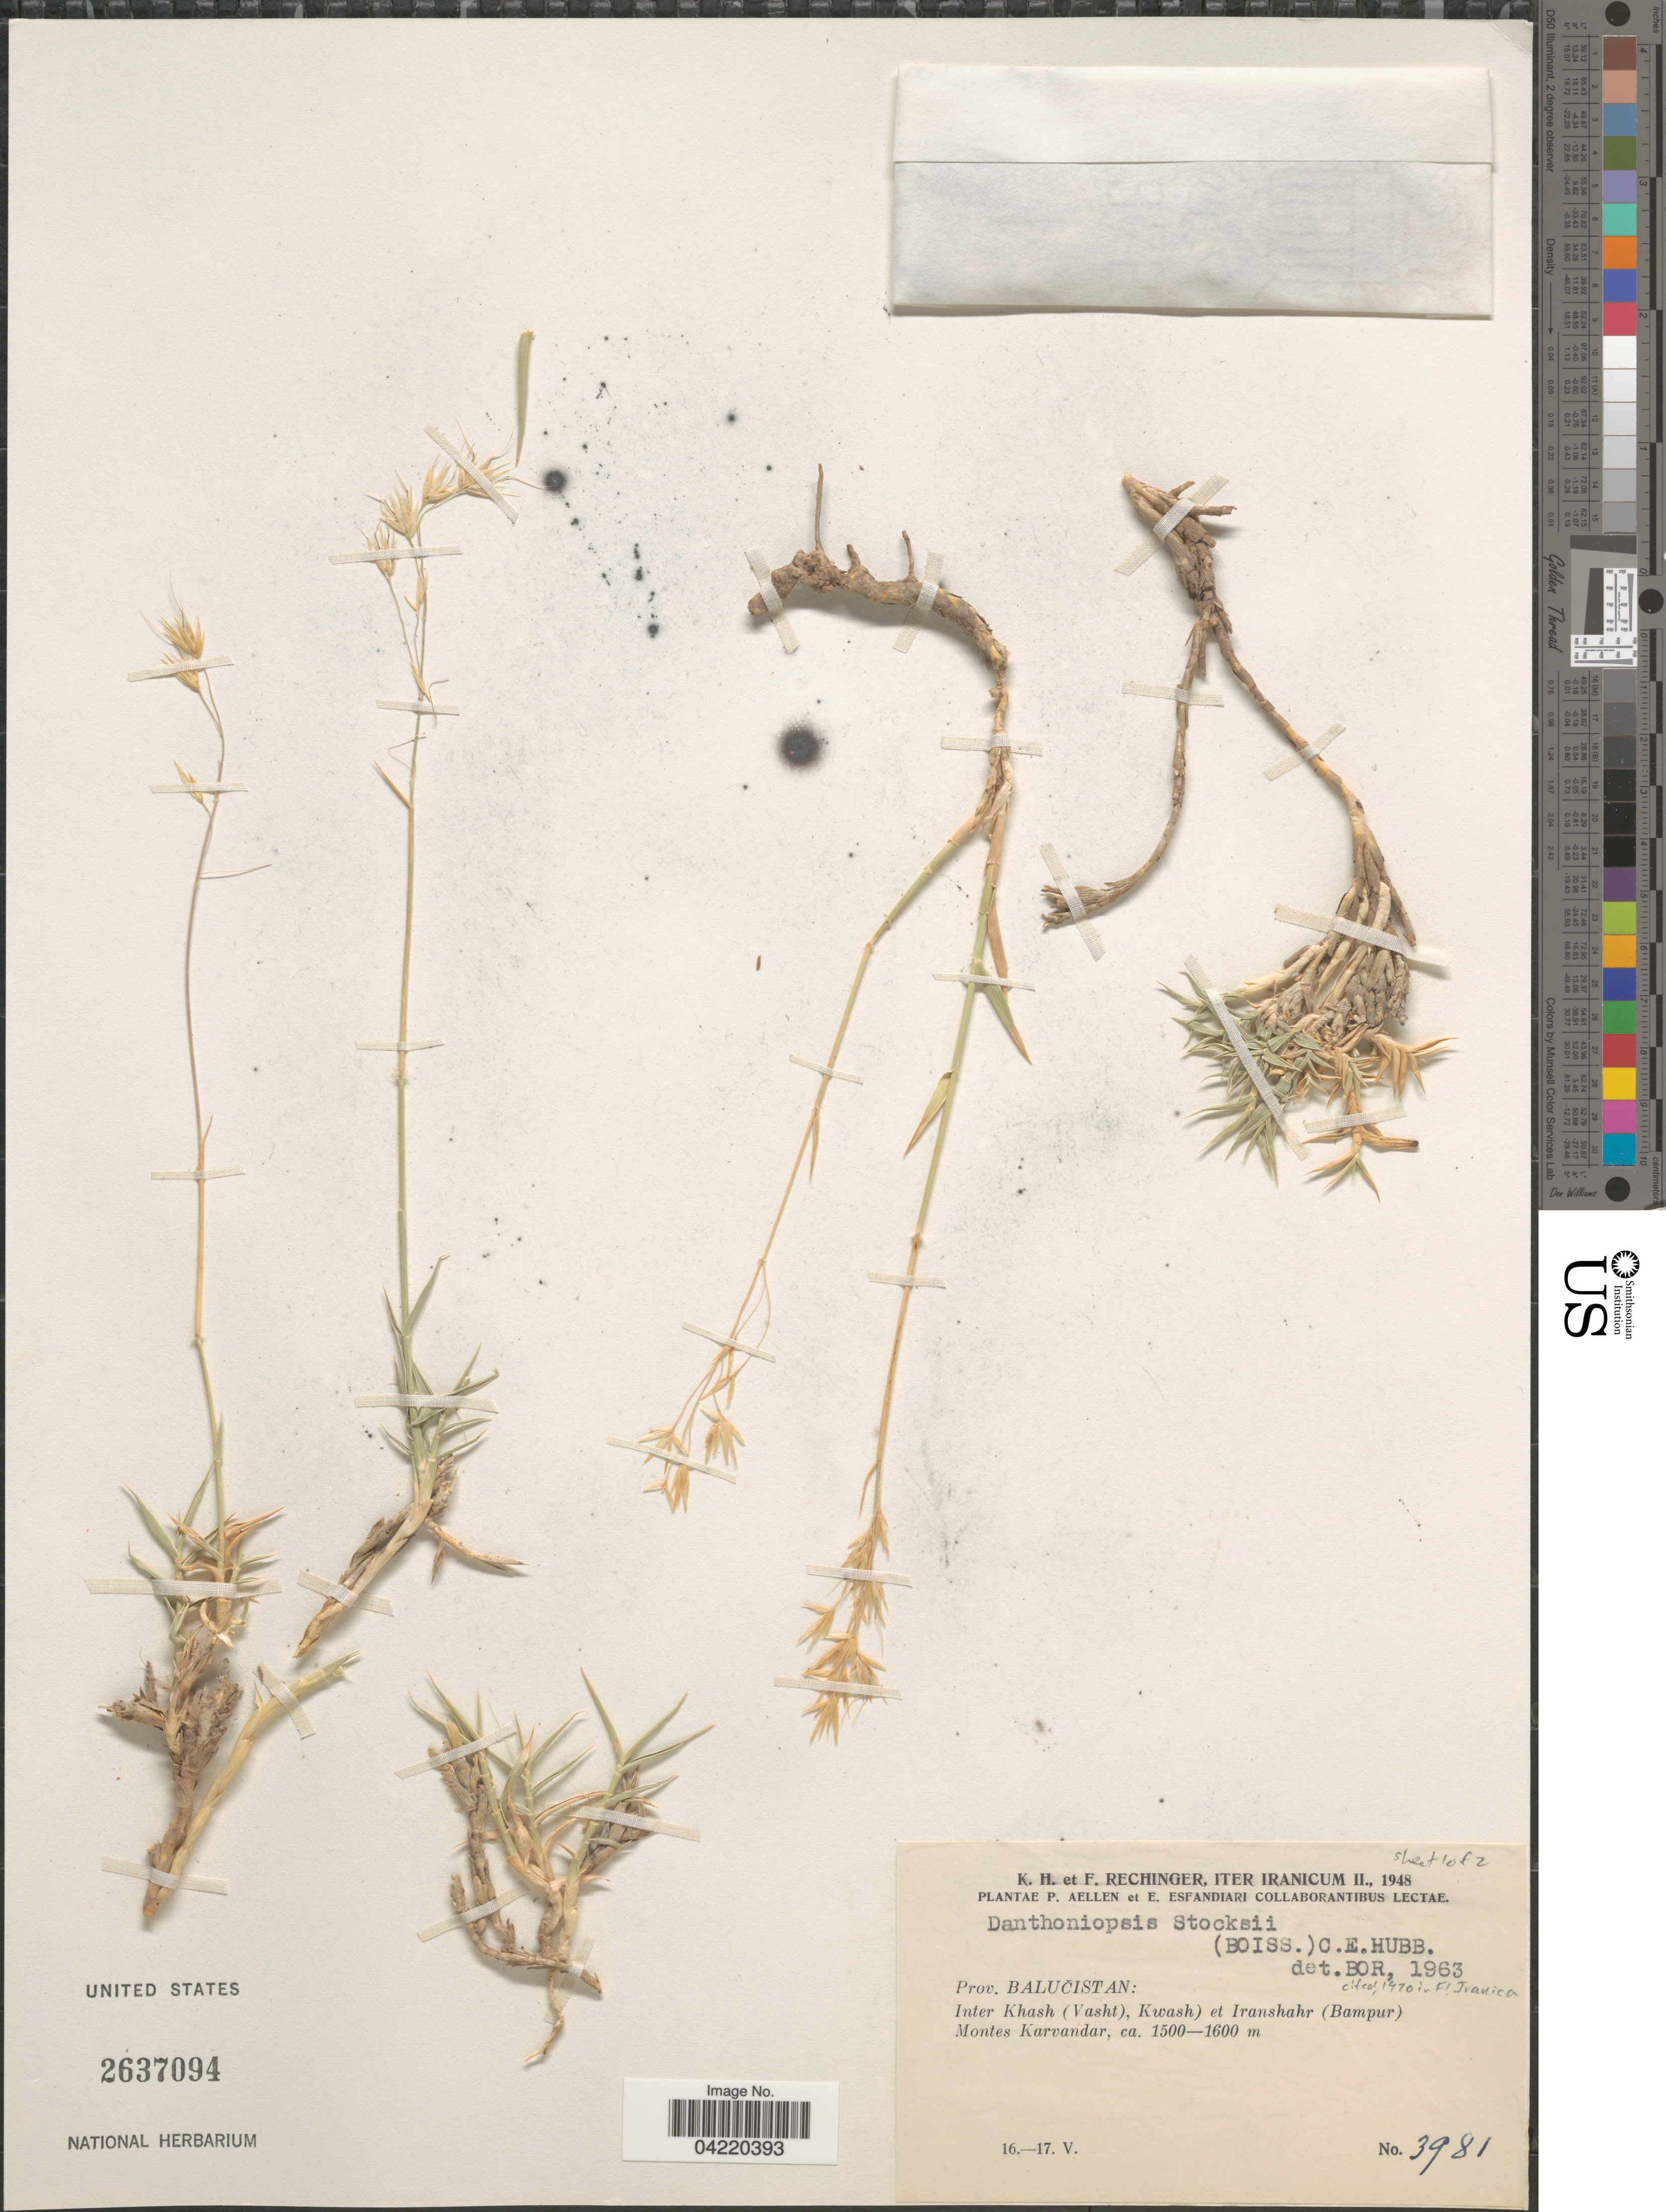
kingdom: Plantae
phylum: Tracheophyta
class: Liliopsida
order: Poales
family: Poaceae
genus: Danthoniopsis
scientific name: Danthoniopsis stocksii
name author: (Boiss.) C. E. Hubb.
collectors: K. H. Rechinger & F. Rechinger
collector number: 3981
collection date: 1948-05-16/1948-05-17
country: Iran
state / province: Sistan and Baluchistan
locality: Iter Iranicum II., 1948. Prov. Balučistan: Inter Khash (Vasht), Kwash) et Iranshahr (Bampur). Montes Karvandar.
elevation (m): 1500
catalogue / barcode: US 2637094